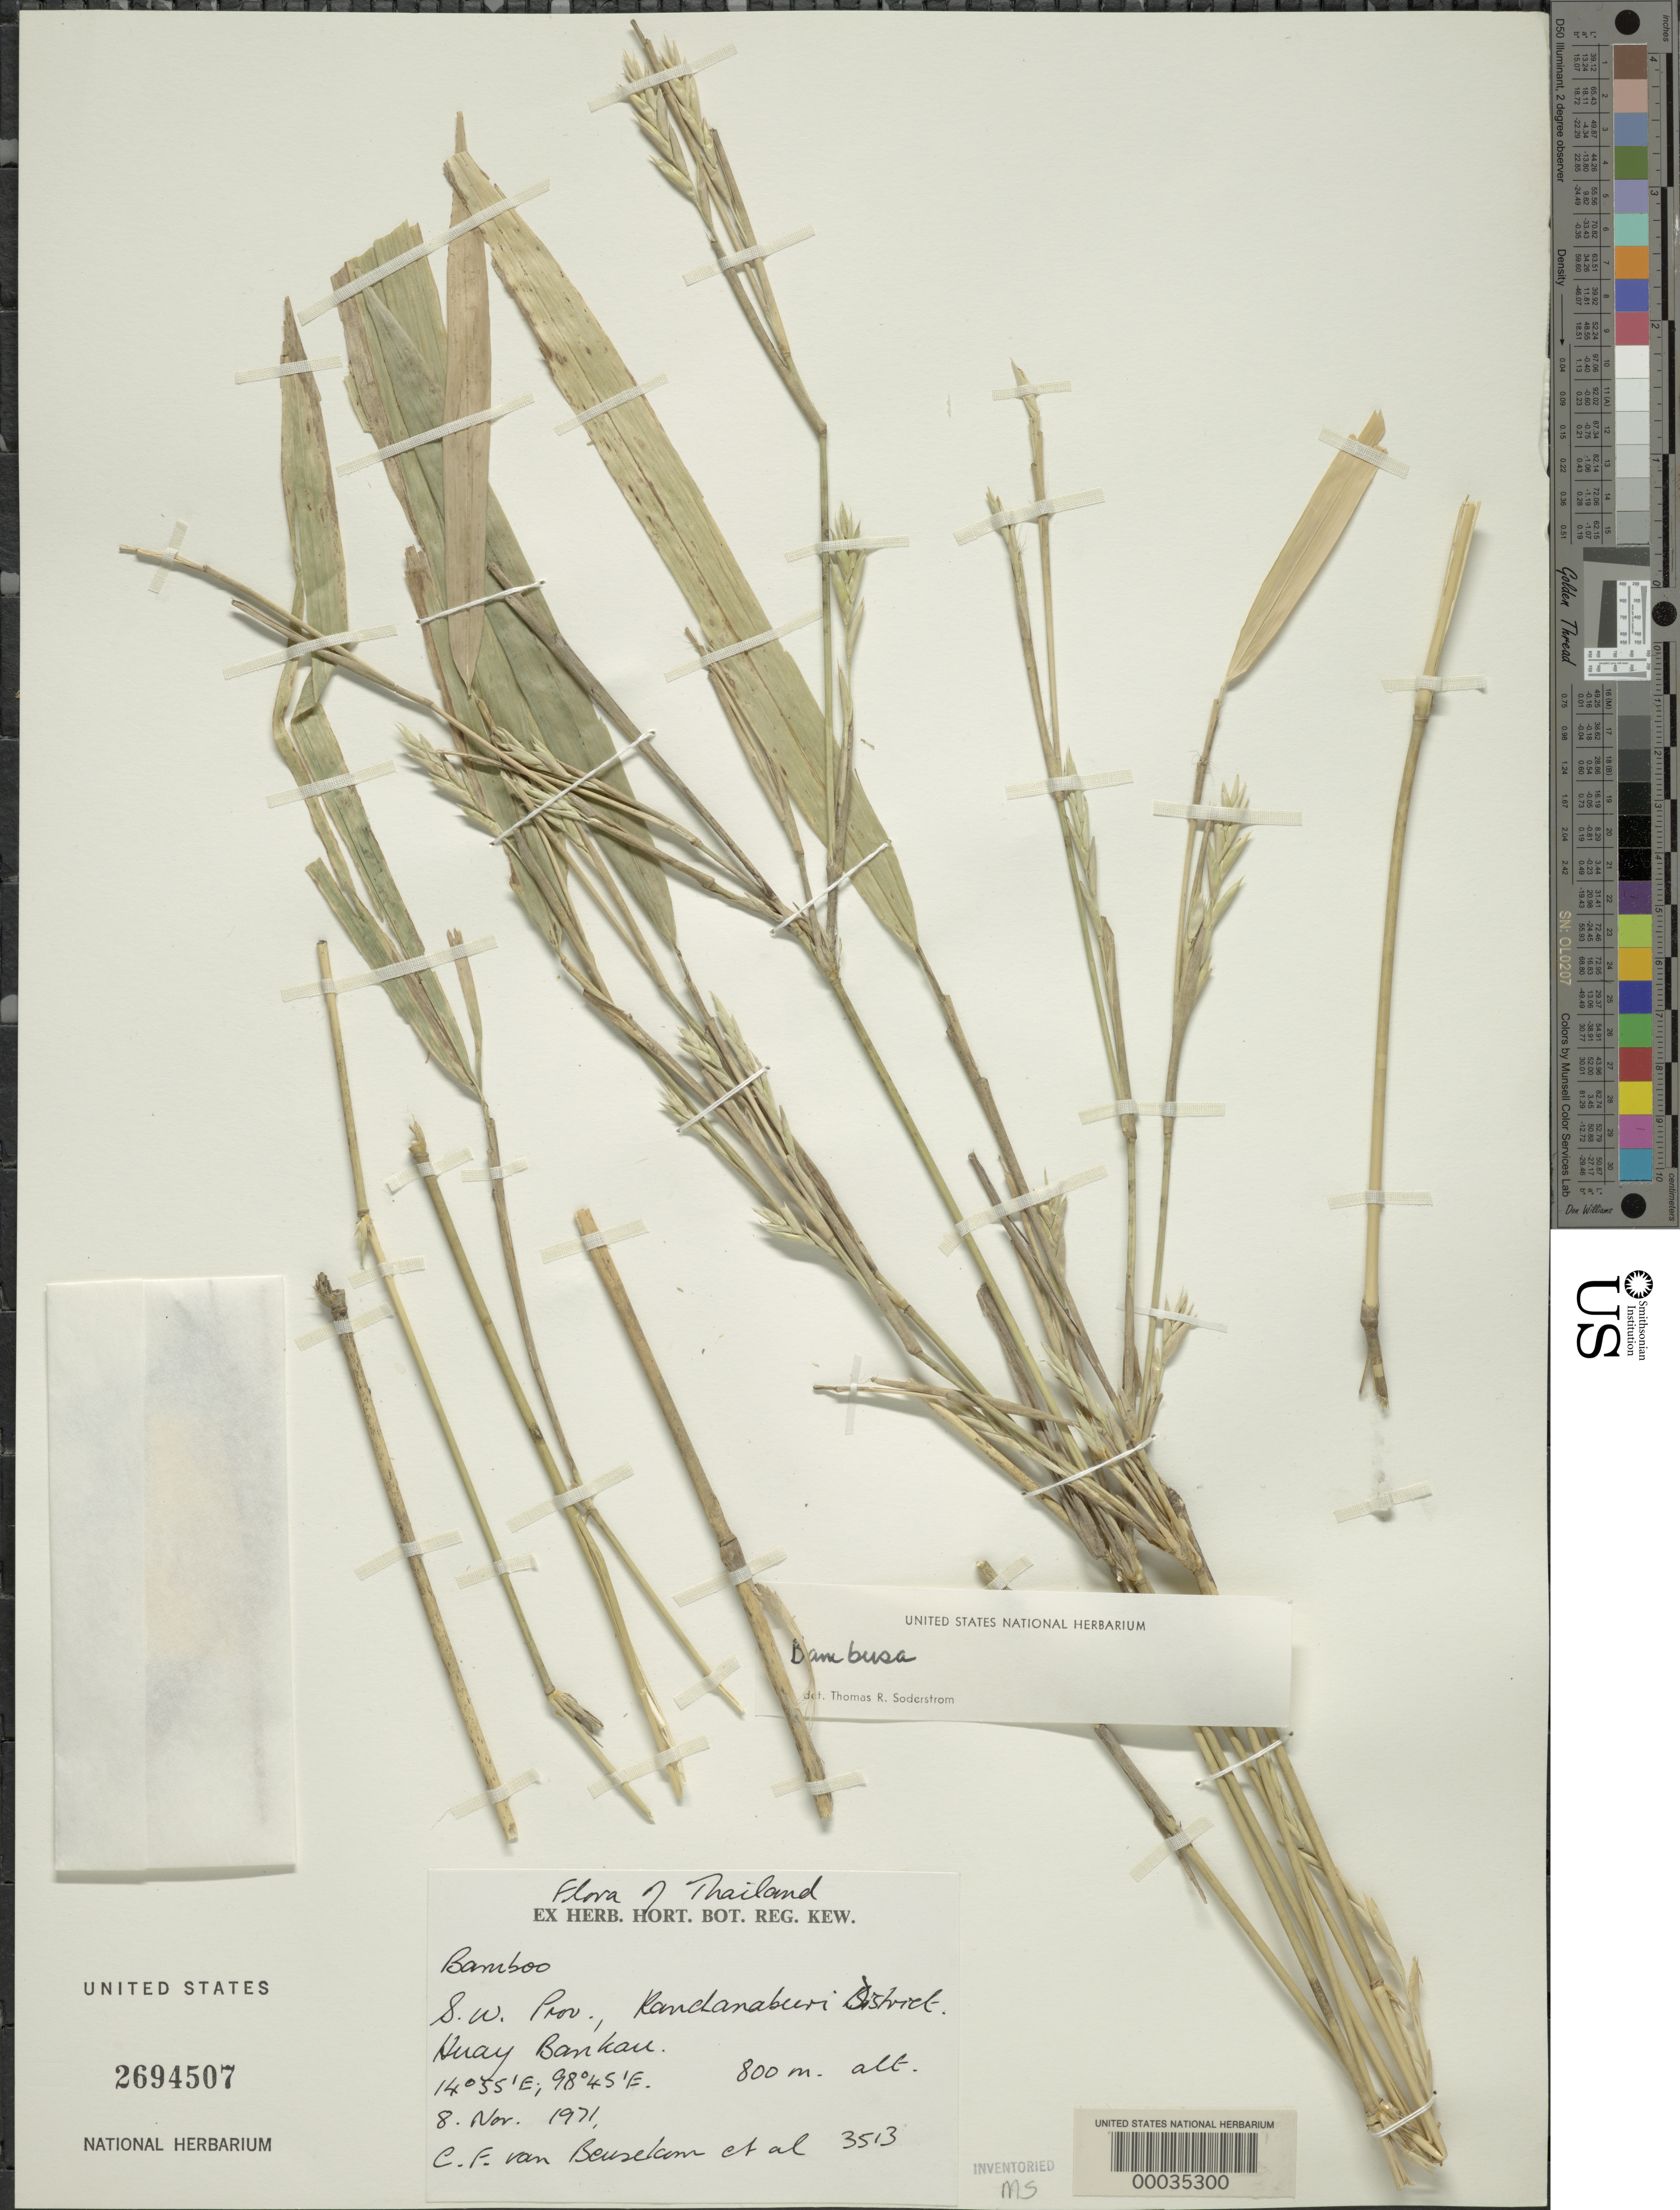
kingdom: Plantae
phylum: Tracheophyta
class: Liliopsida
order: Poales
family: Poaceae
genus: Bambusa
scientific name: Bambusa sp.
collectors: C. F. Beusekom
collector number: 3513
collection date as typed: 08 Nov 1971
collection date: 1971-11-08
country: Thailand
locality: S.w. prov., kandanaburi dist, huay bankau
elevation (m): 800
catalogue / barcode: US 2694507